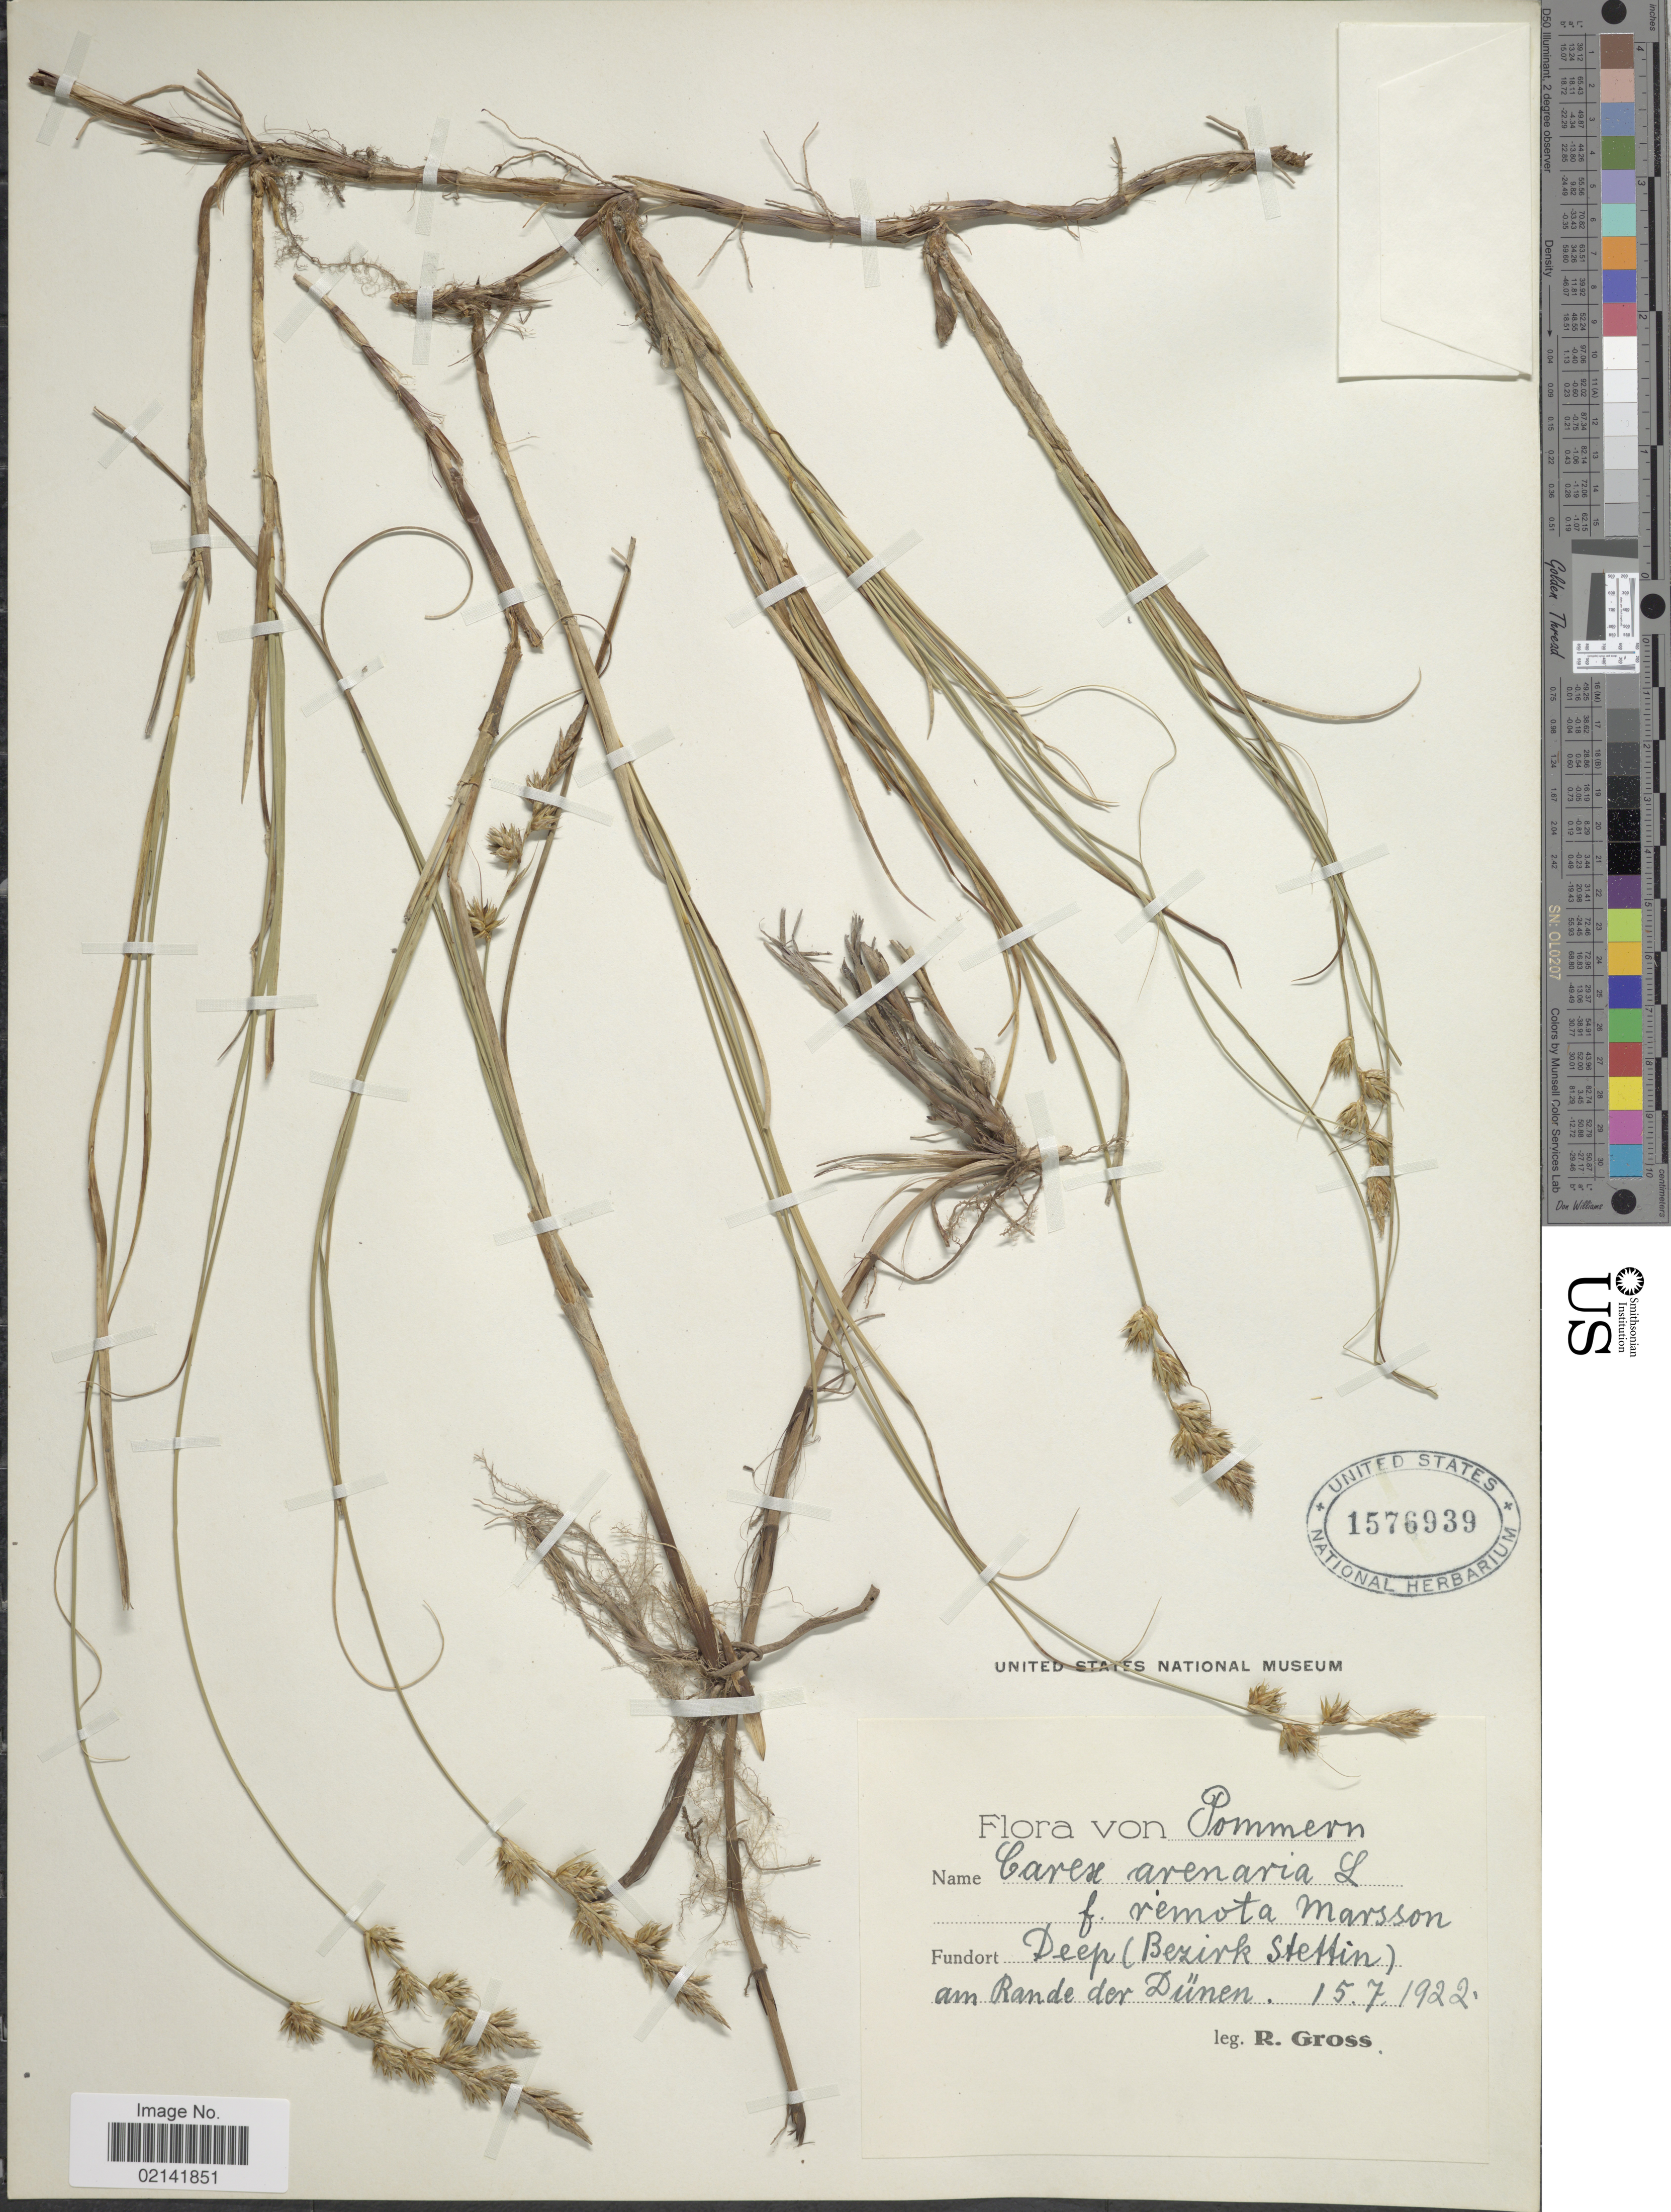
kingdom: Plantae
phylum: Tracheophyta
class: Liliopsida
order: Poales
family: Cyperaceae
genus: Carex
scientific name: Carex arenaria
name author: L.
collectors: R. Gross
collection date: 1922-07-15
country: Germany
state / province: Bayern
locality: Pommern. Deep (Bezirk Stettin) am Rande der Dunen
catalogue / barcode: US 1576939